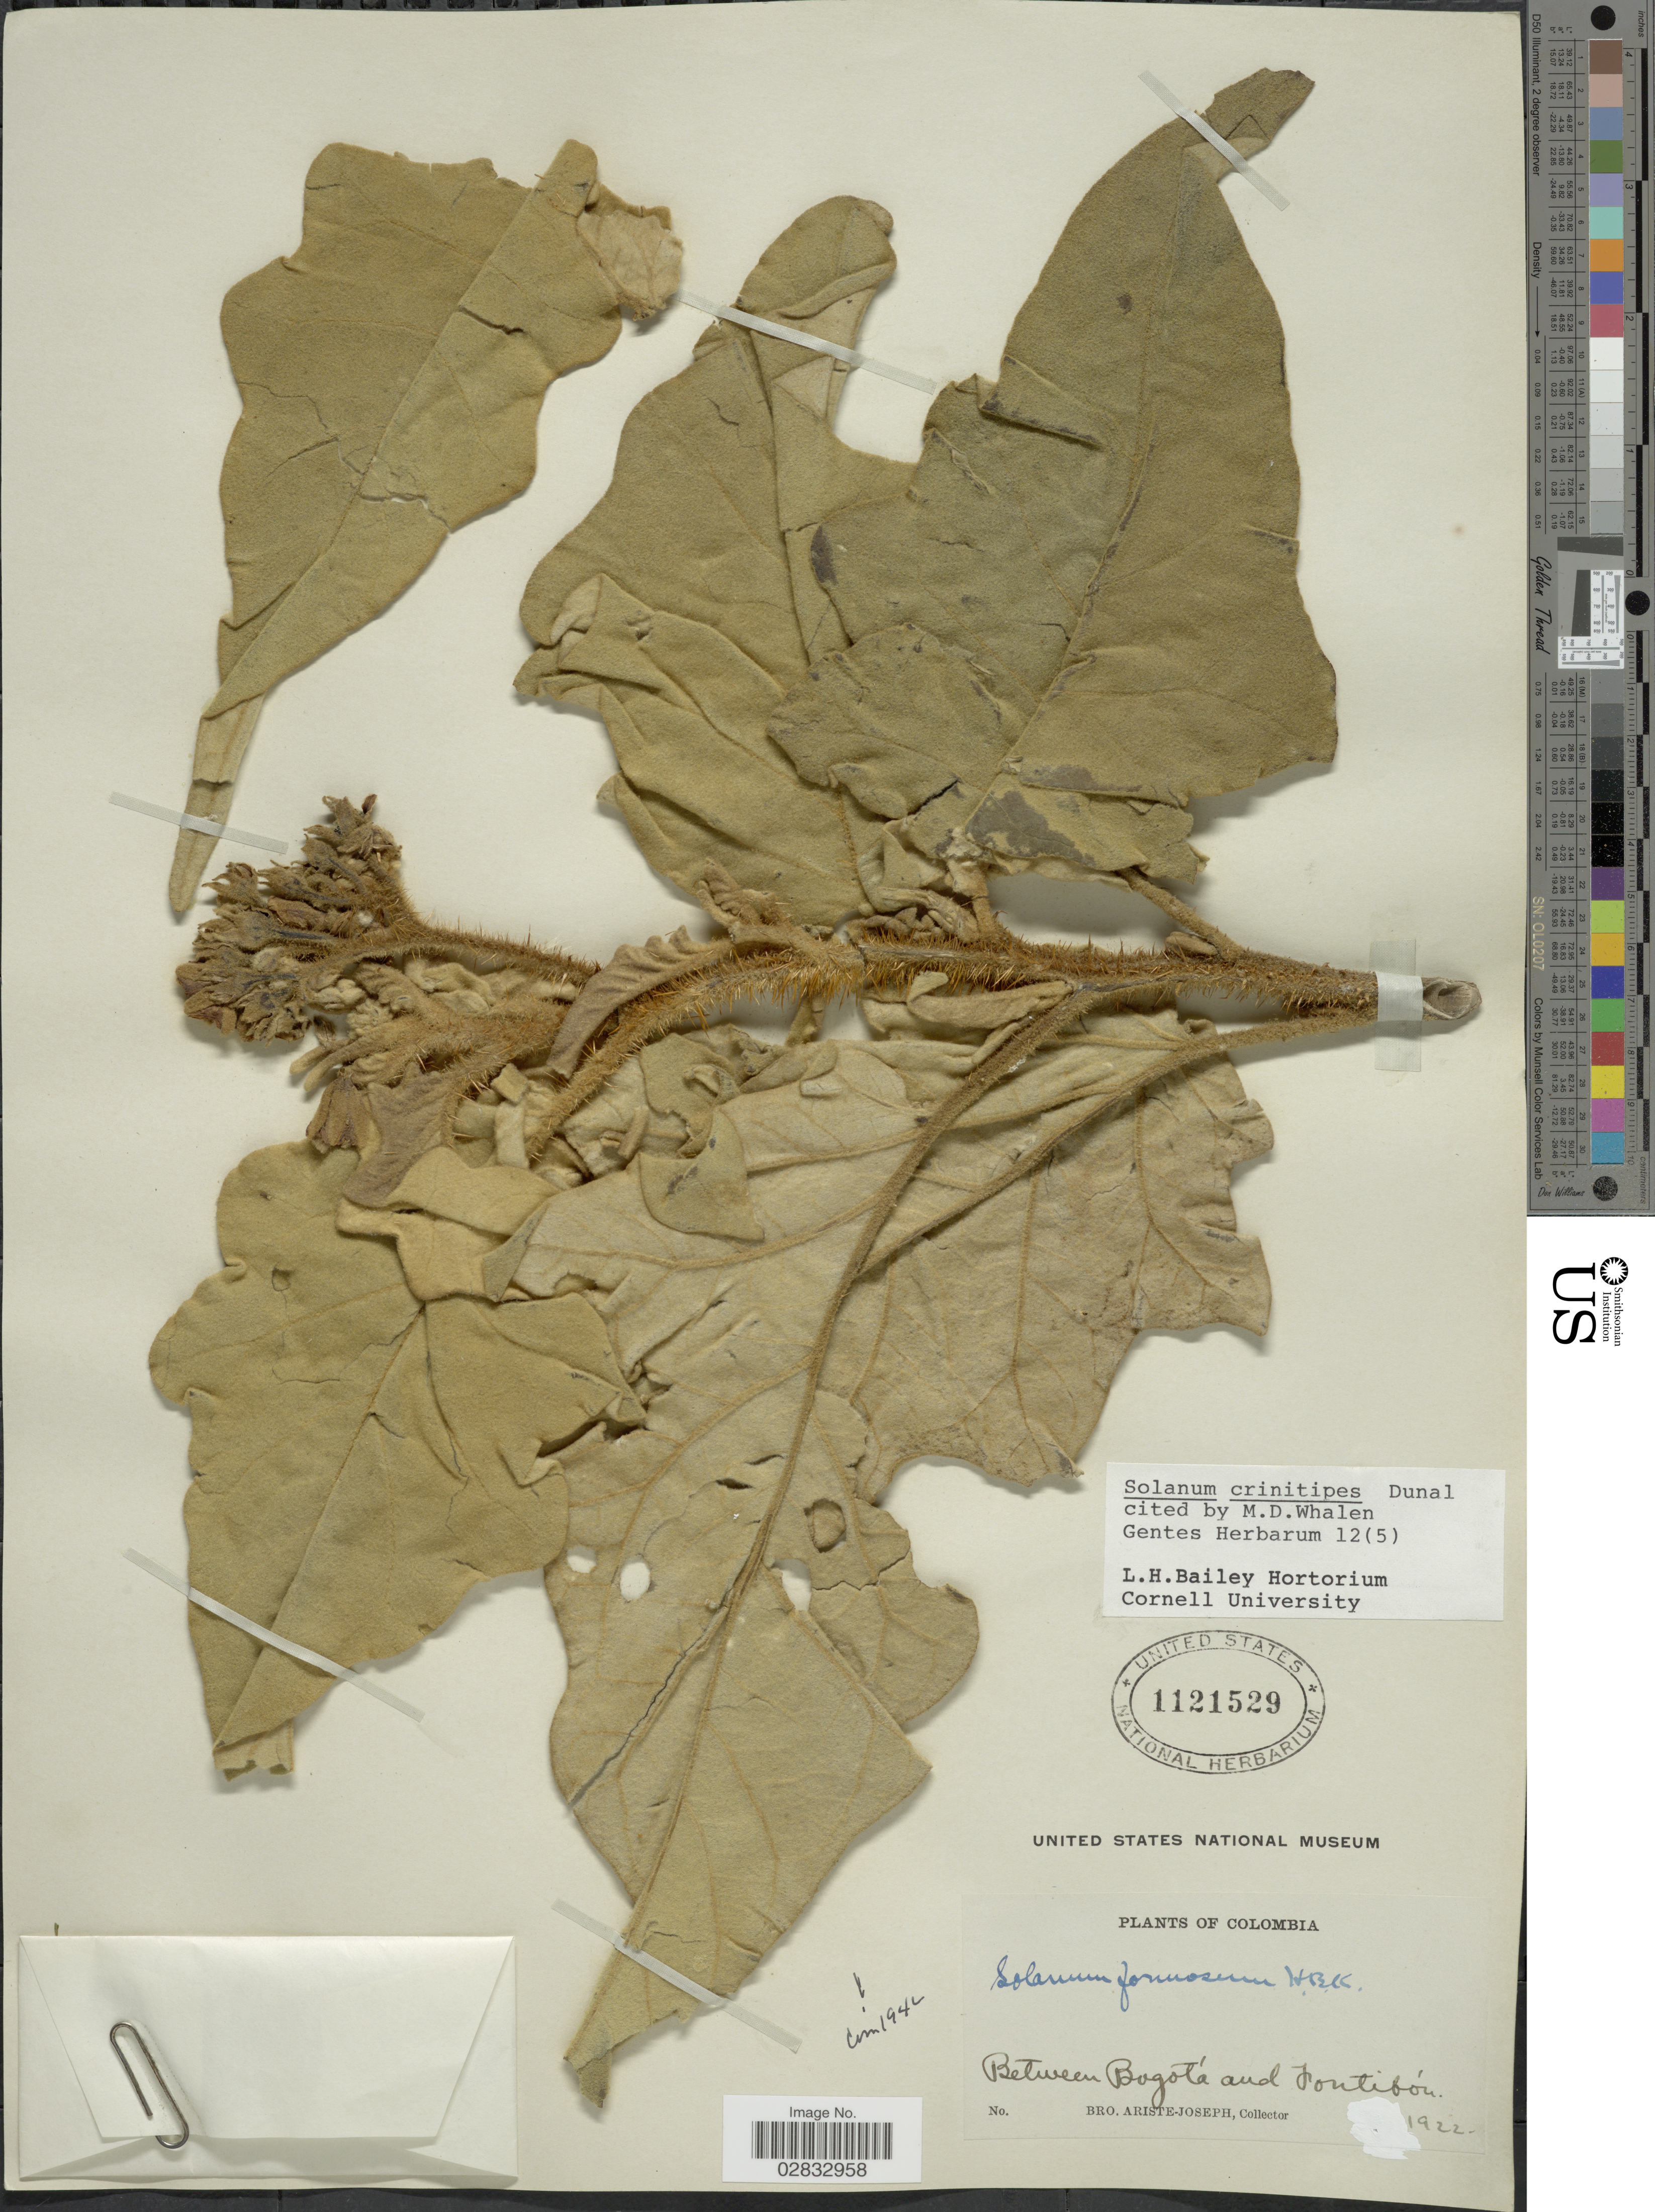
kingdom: Plantae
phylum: Tracheophyta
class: Magnoliopsida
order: Solanales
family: Solanaceae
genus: Solanum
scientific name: Solanum crinitipes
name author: Dunal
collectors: Bro. Ariste-Joseph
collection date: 1922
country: Colombia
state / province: Bogota D.C.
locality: Between Bogotá and Fontibón.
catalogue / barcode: US 1121529